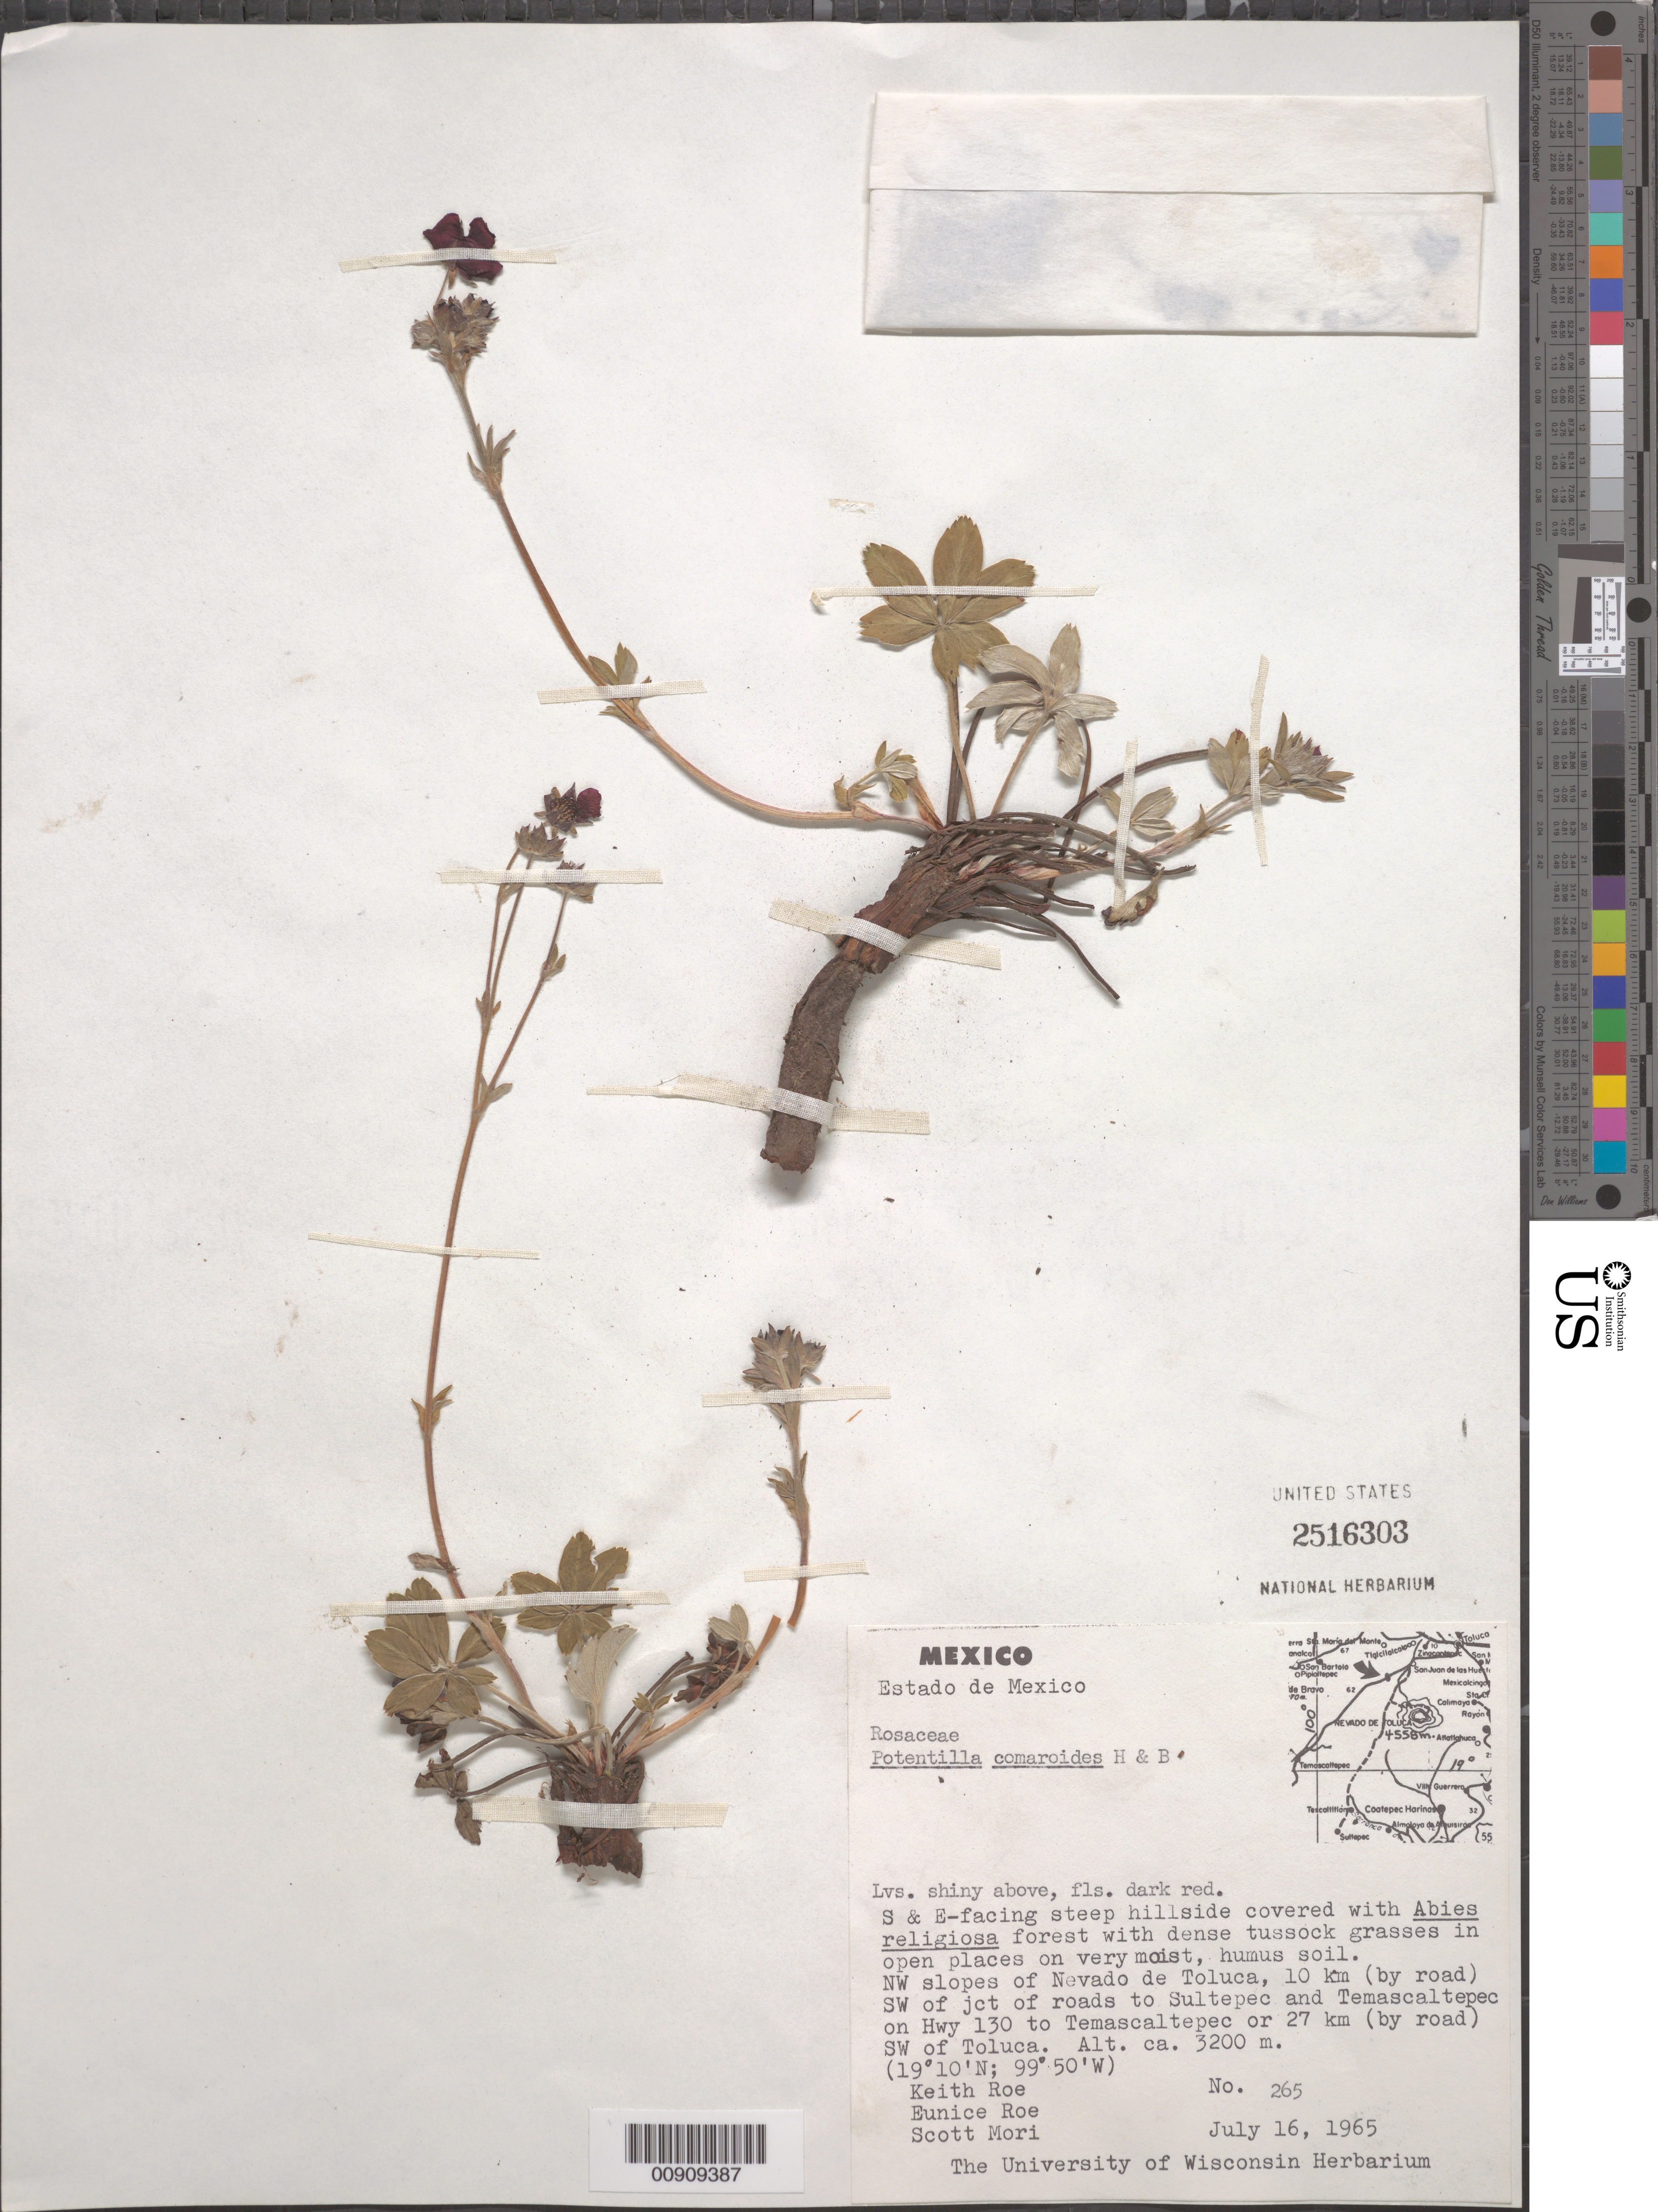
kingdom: Plantae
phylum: Tracheophyta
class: Magnoliopsida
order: Rosales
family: Rosaceae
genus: Potentilla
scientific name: Potentilla comaroides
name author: Humb. & Bonpl.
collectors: K. E. Roe, E. Roe & S. Mori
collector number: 265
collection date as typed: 16 Jul 1965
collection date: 1965-07-16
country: Mexico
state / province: México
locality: NW slopes of Nevado de Toluca, 10 km (by road) SW of jct of roads to Sultepec and Temascaltepec on Hwy 130 to Temascaltepec or 27 km (by road) SW of Toluca.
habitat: S & E-facing steep hillside covered with Abies religiosa forest with dense tussock grasses in open places on very moist, humus soil.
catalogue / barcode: US 2516303